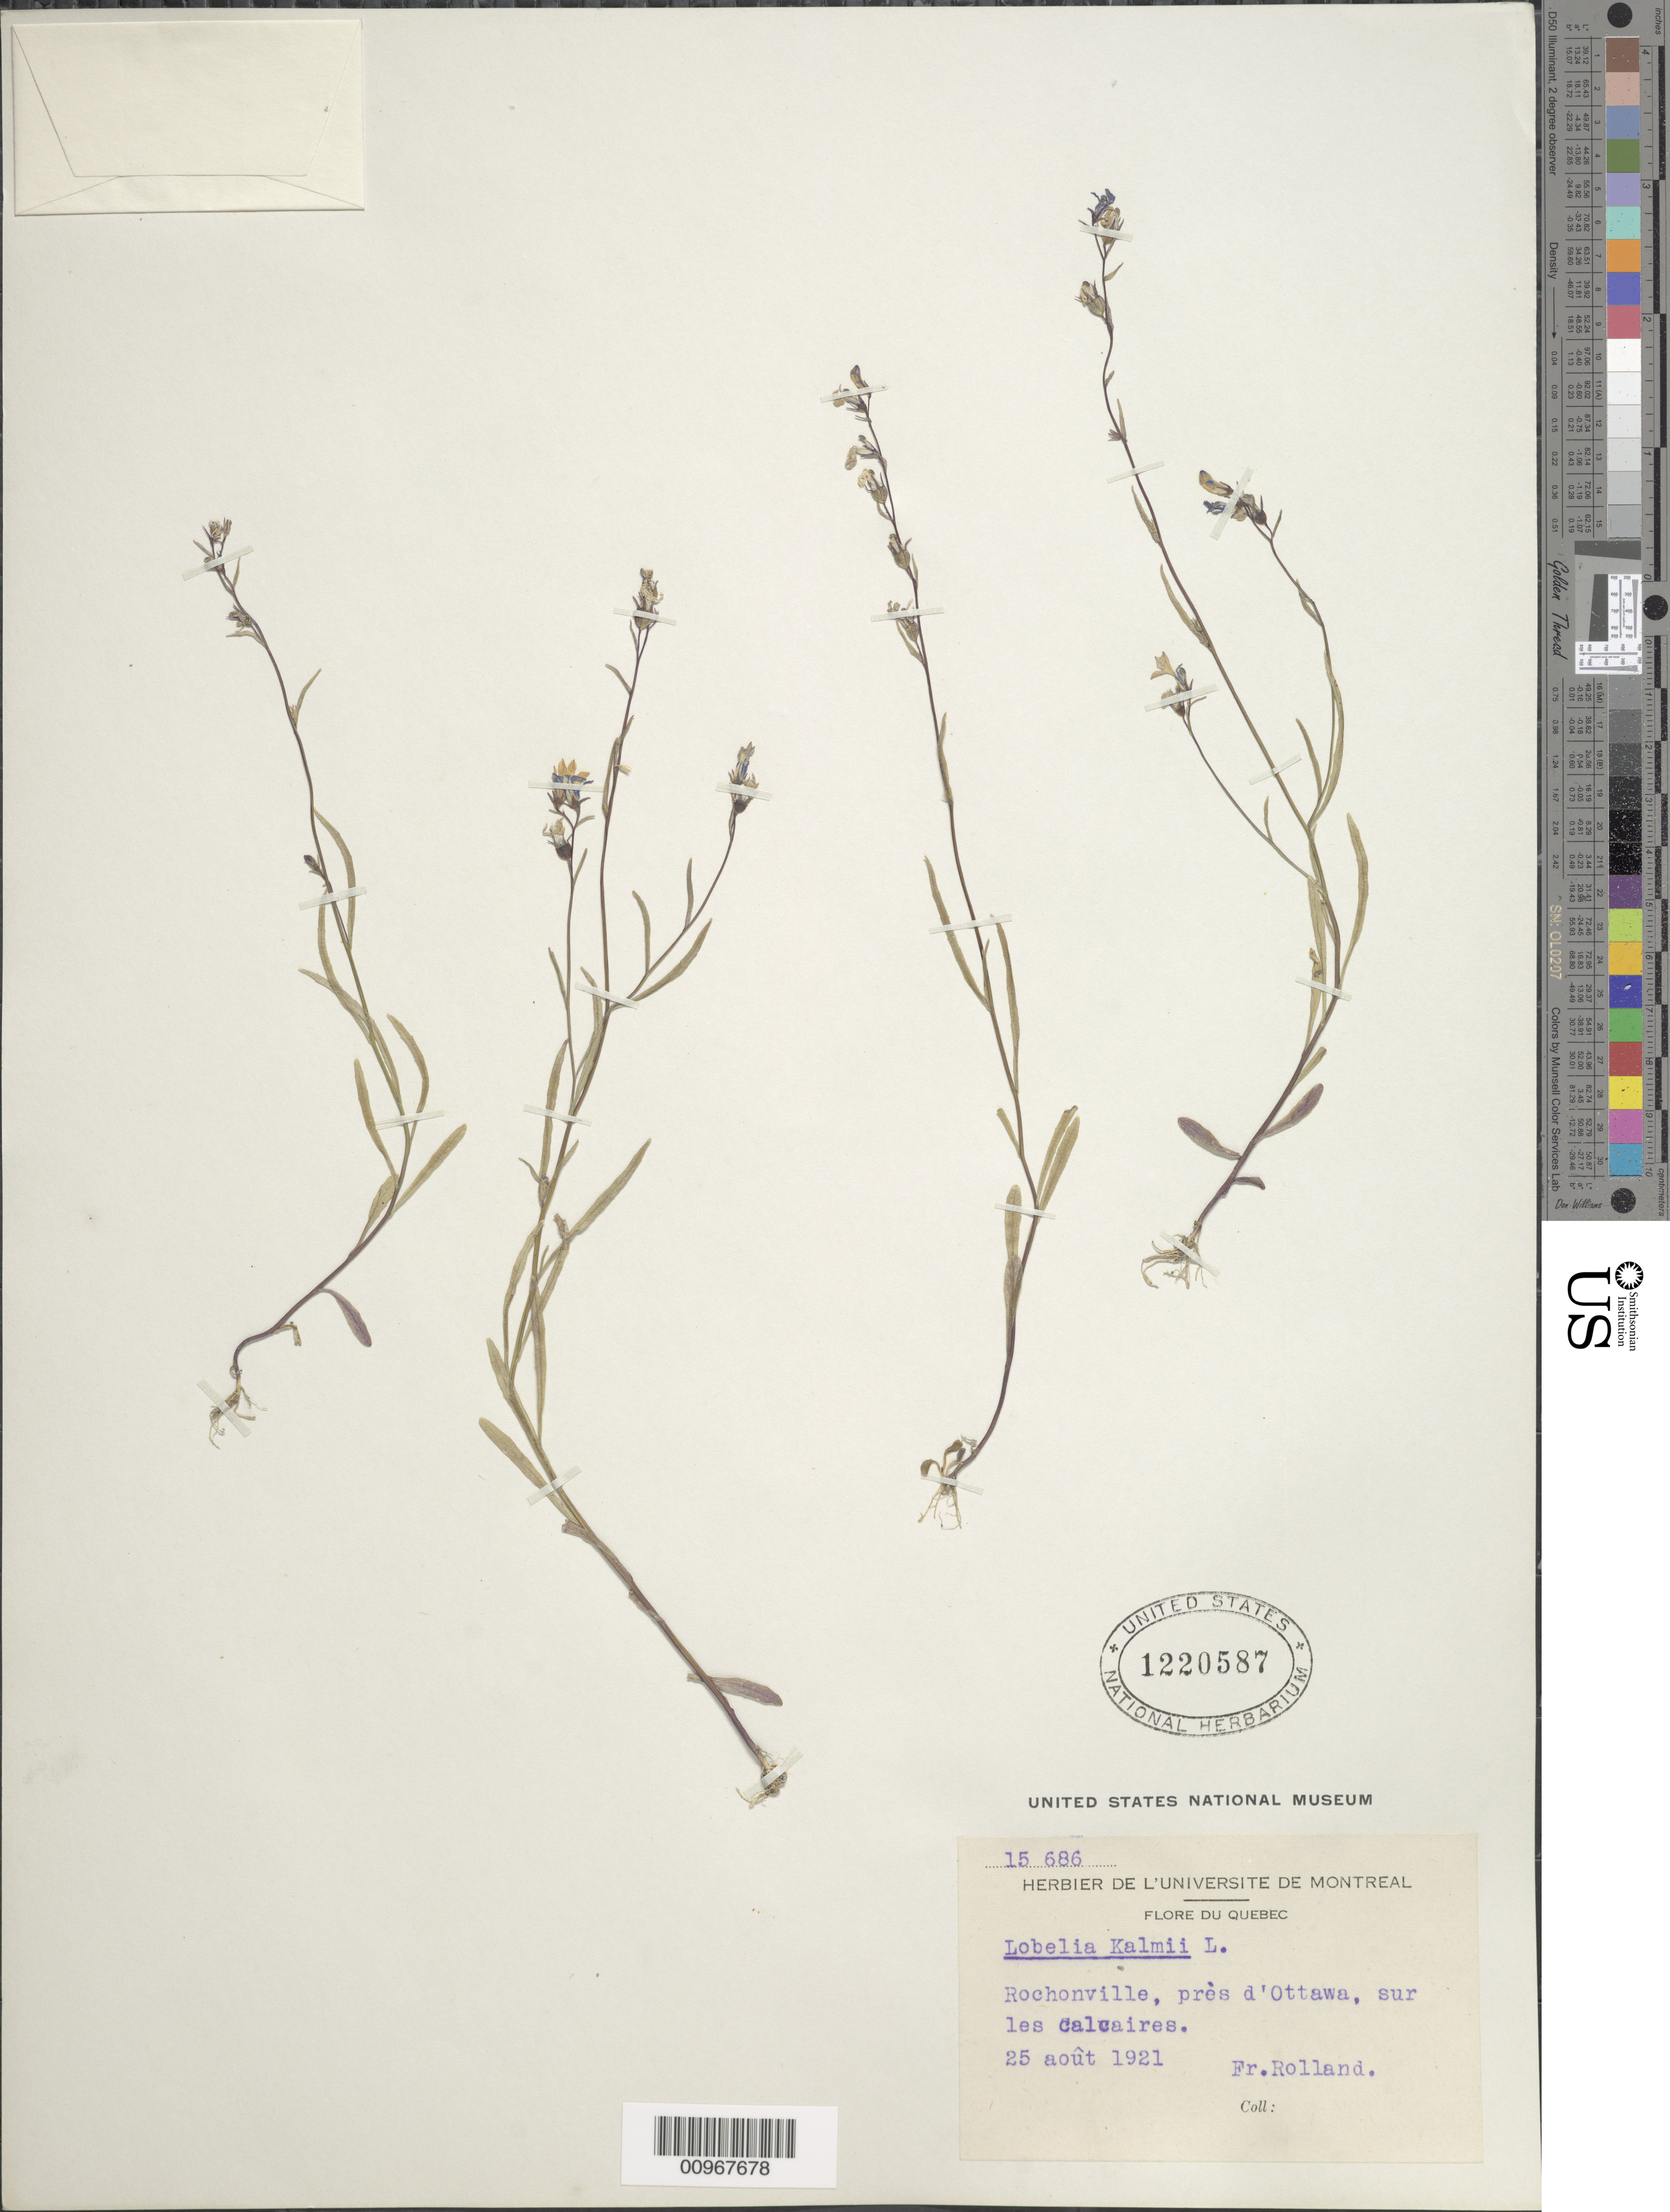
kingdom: Plantae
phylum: Tracheophyta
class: Magnoliopsida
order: Asterales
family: Campanulaceae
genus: Lobelia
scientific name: Lobelia kalmii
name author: L.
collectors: Rolland-Germain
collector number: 15686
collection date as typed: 25 Aout 1921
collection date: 1921-08-25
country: Canada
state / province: Ontario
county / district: Ottawa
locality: Rochonville, pres d'Ottawa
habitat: sur les calcaires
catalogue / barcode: US 1220587